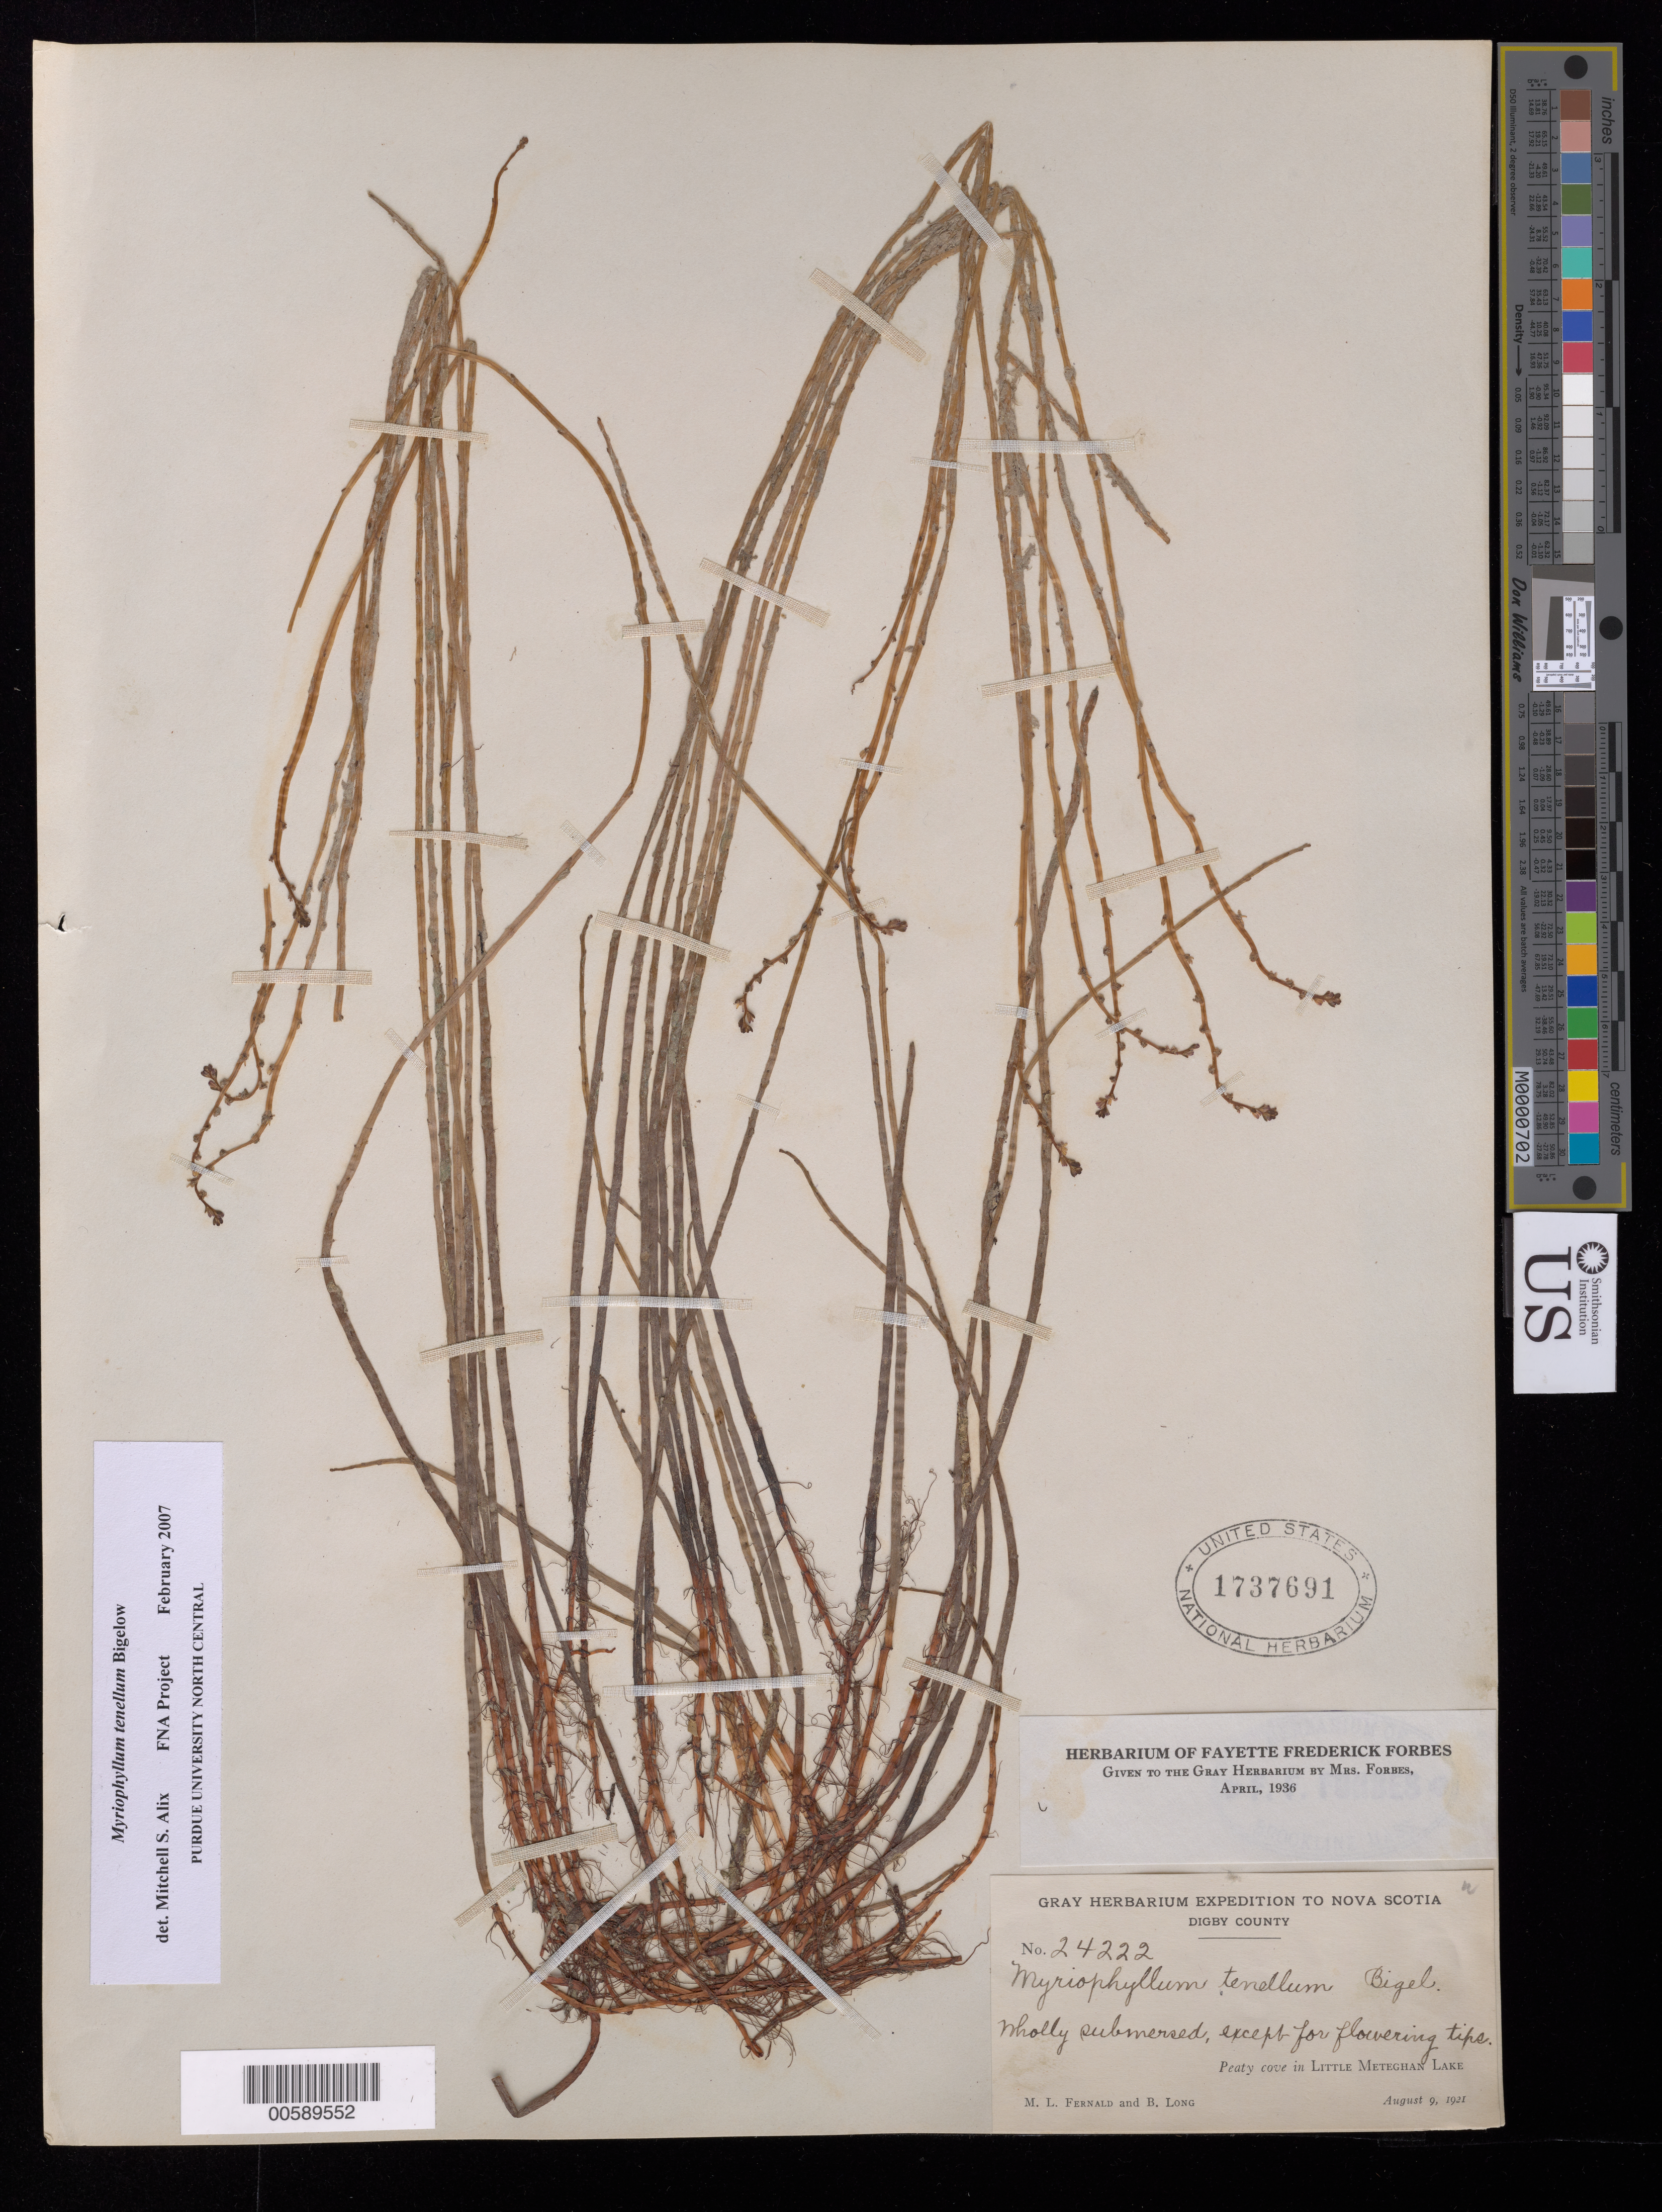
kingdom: Plantae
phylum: Tracheophyta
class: Magnoliopsida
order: Saxifragales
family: Haloragaceae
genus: Myriophyllum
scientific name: Myriophyllum tenellum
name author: Bigelow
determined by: Alix, M. S.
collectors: M. L. Fernald & B. Long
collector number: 24222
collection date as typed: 09 Aug 1921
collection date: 1921-08-09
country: Canada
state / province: Nova Scotia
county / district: Digby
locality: Little Meteghan Lake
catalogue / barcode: US 1737691